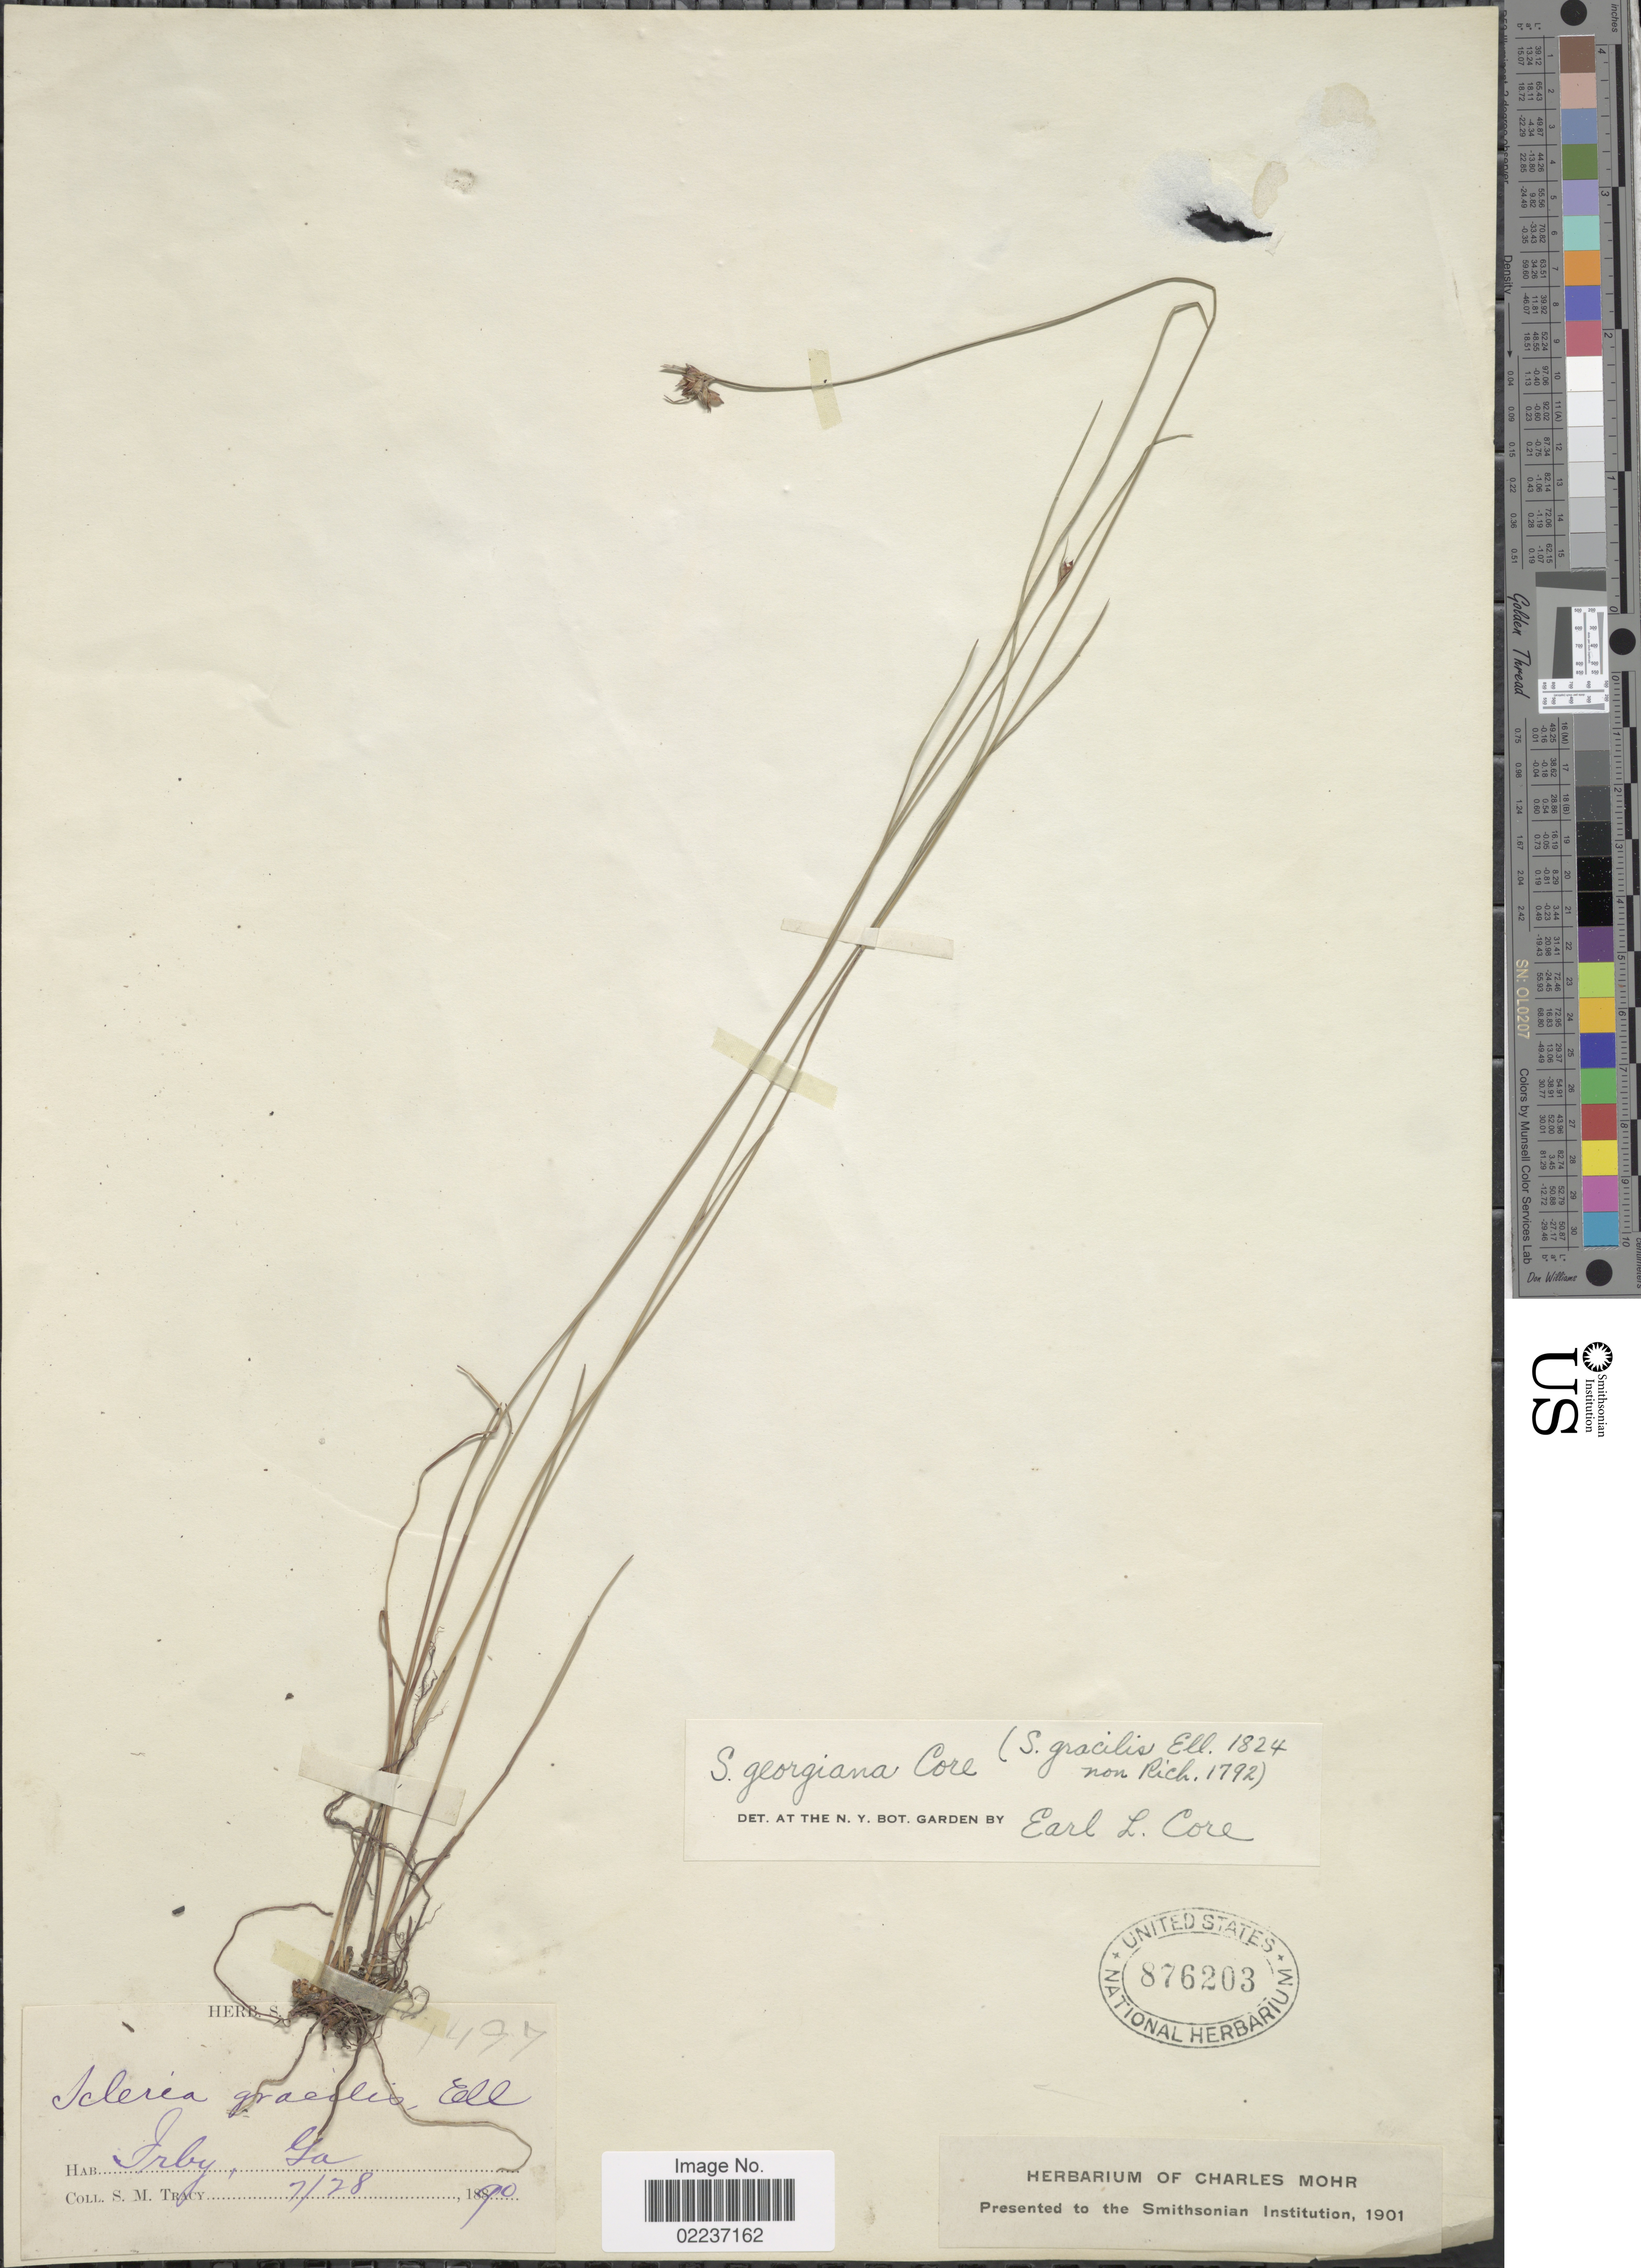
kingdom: Plantae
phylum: Tracheophyta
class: Liliopsida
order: Poales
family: Cyperaceae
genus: Scleria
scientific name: Scleria georgiana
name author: Core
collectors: S. M. Tracy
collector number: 1497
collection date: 1890-07-28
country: United States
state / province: Georgia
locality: Irby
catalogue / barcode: US 876203